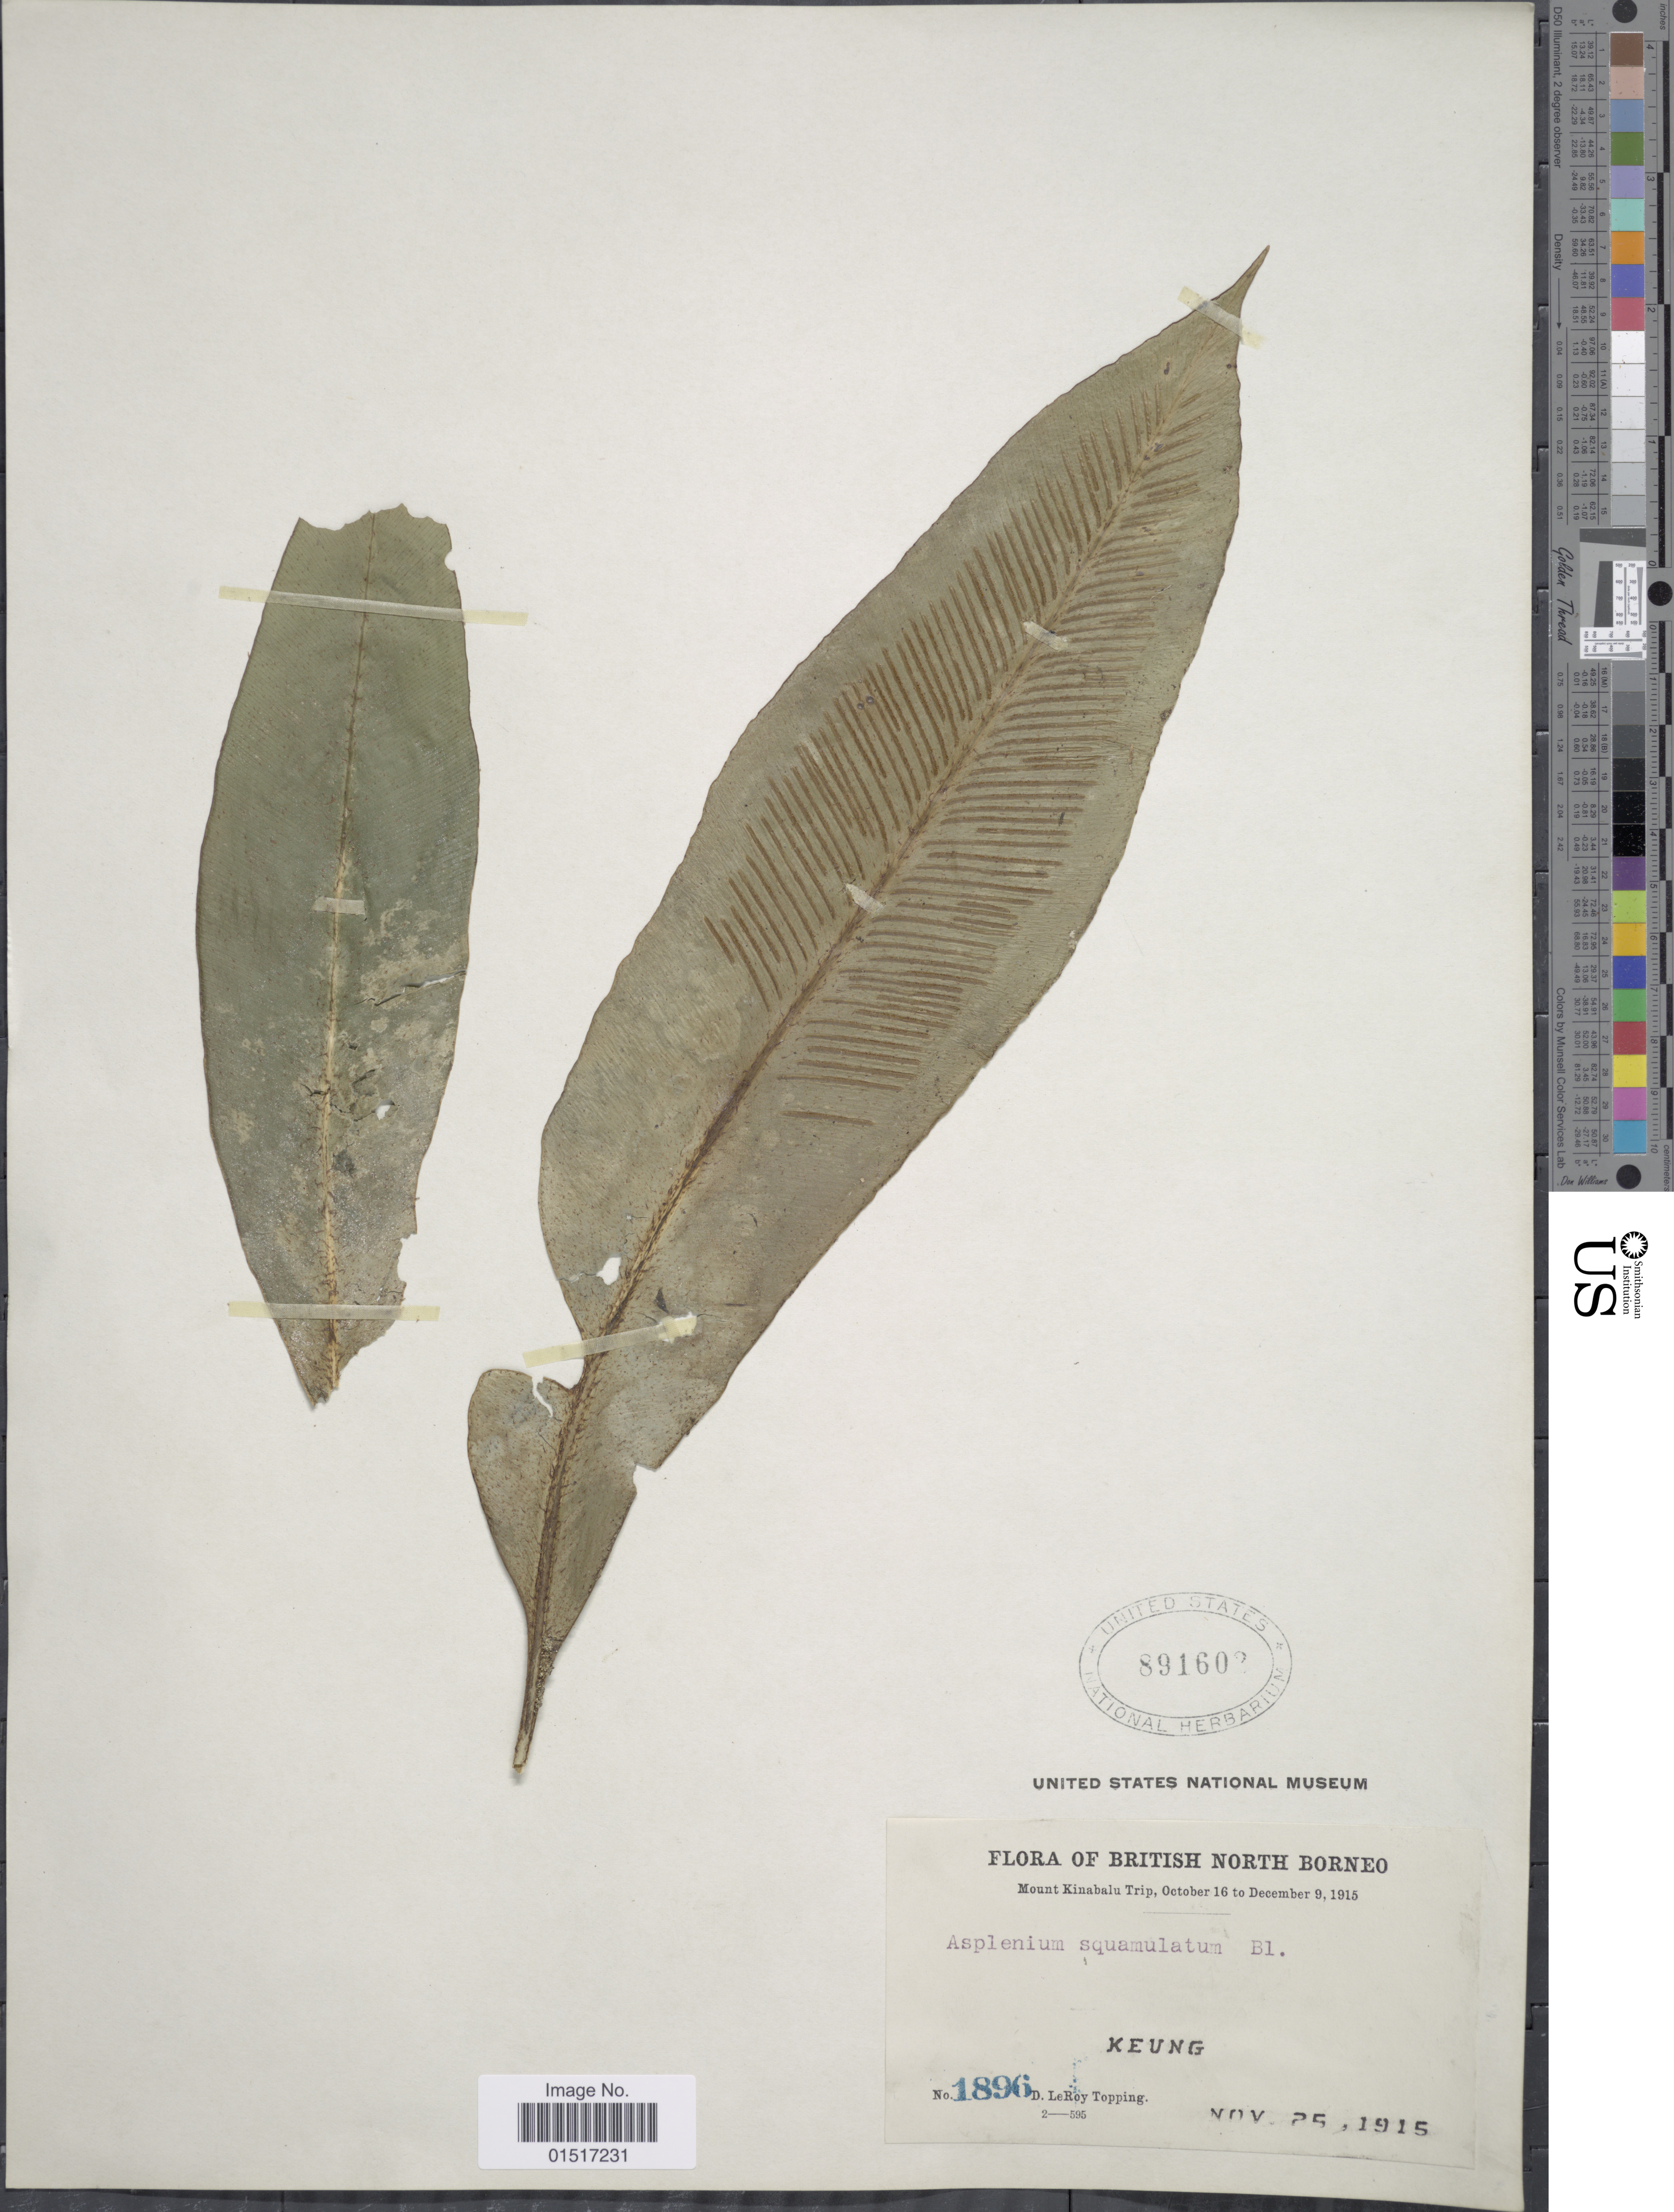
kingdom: Plantae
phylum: Tracheophyta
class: Polypodiopsida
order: Polypodiales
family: Aspleniaceae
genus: Asplenium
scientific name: Asplenium vittiforme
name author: Cav.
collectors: D. L. Topping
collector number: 1896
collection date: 1915-11-25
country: Malaysia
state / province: Sabah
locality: British North Borneo. Mount Kinabalu Trip. Keung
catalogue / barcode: US 891602